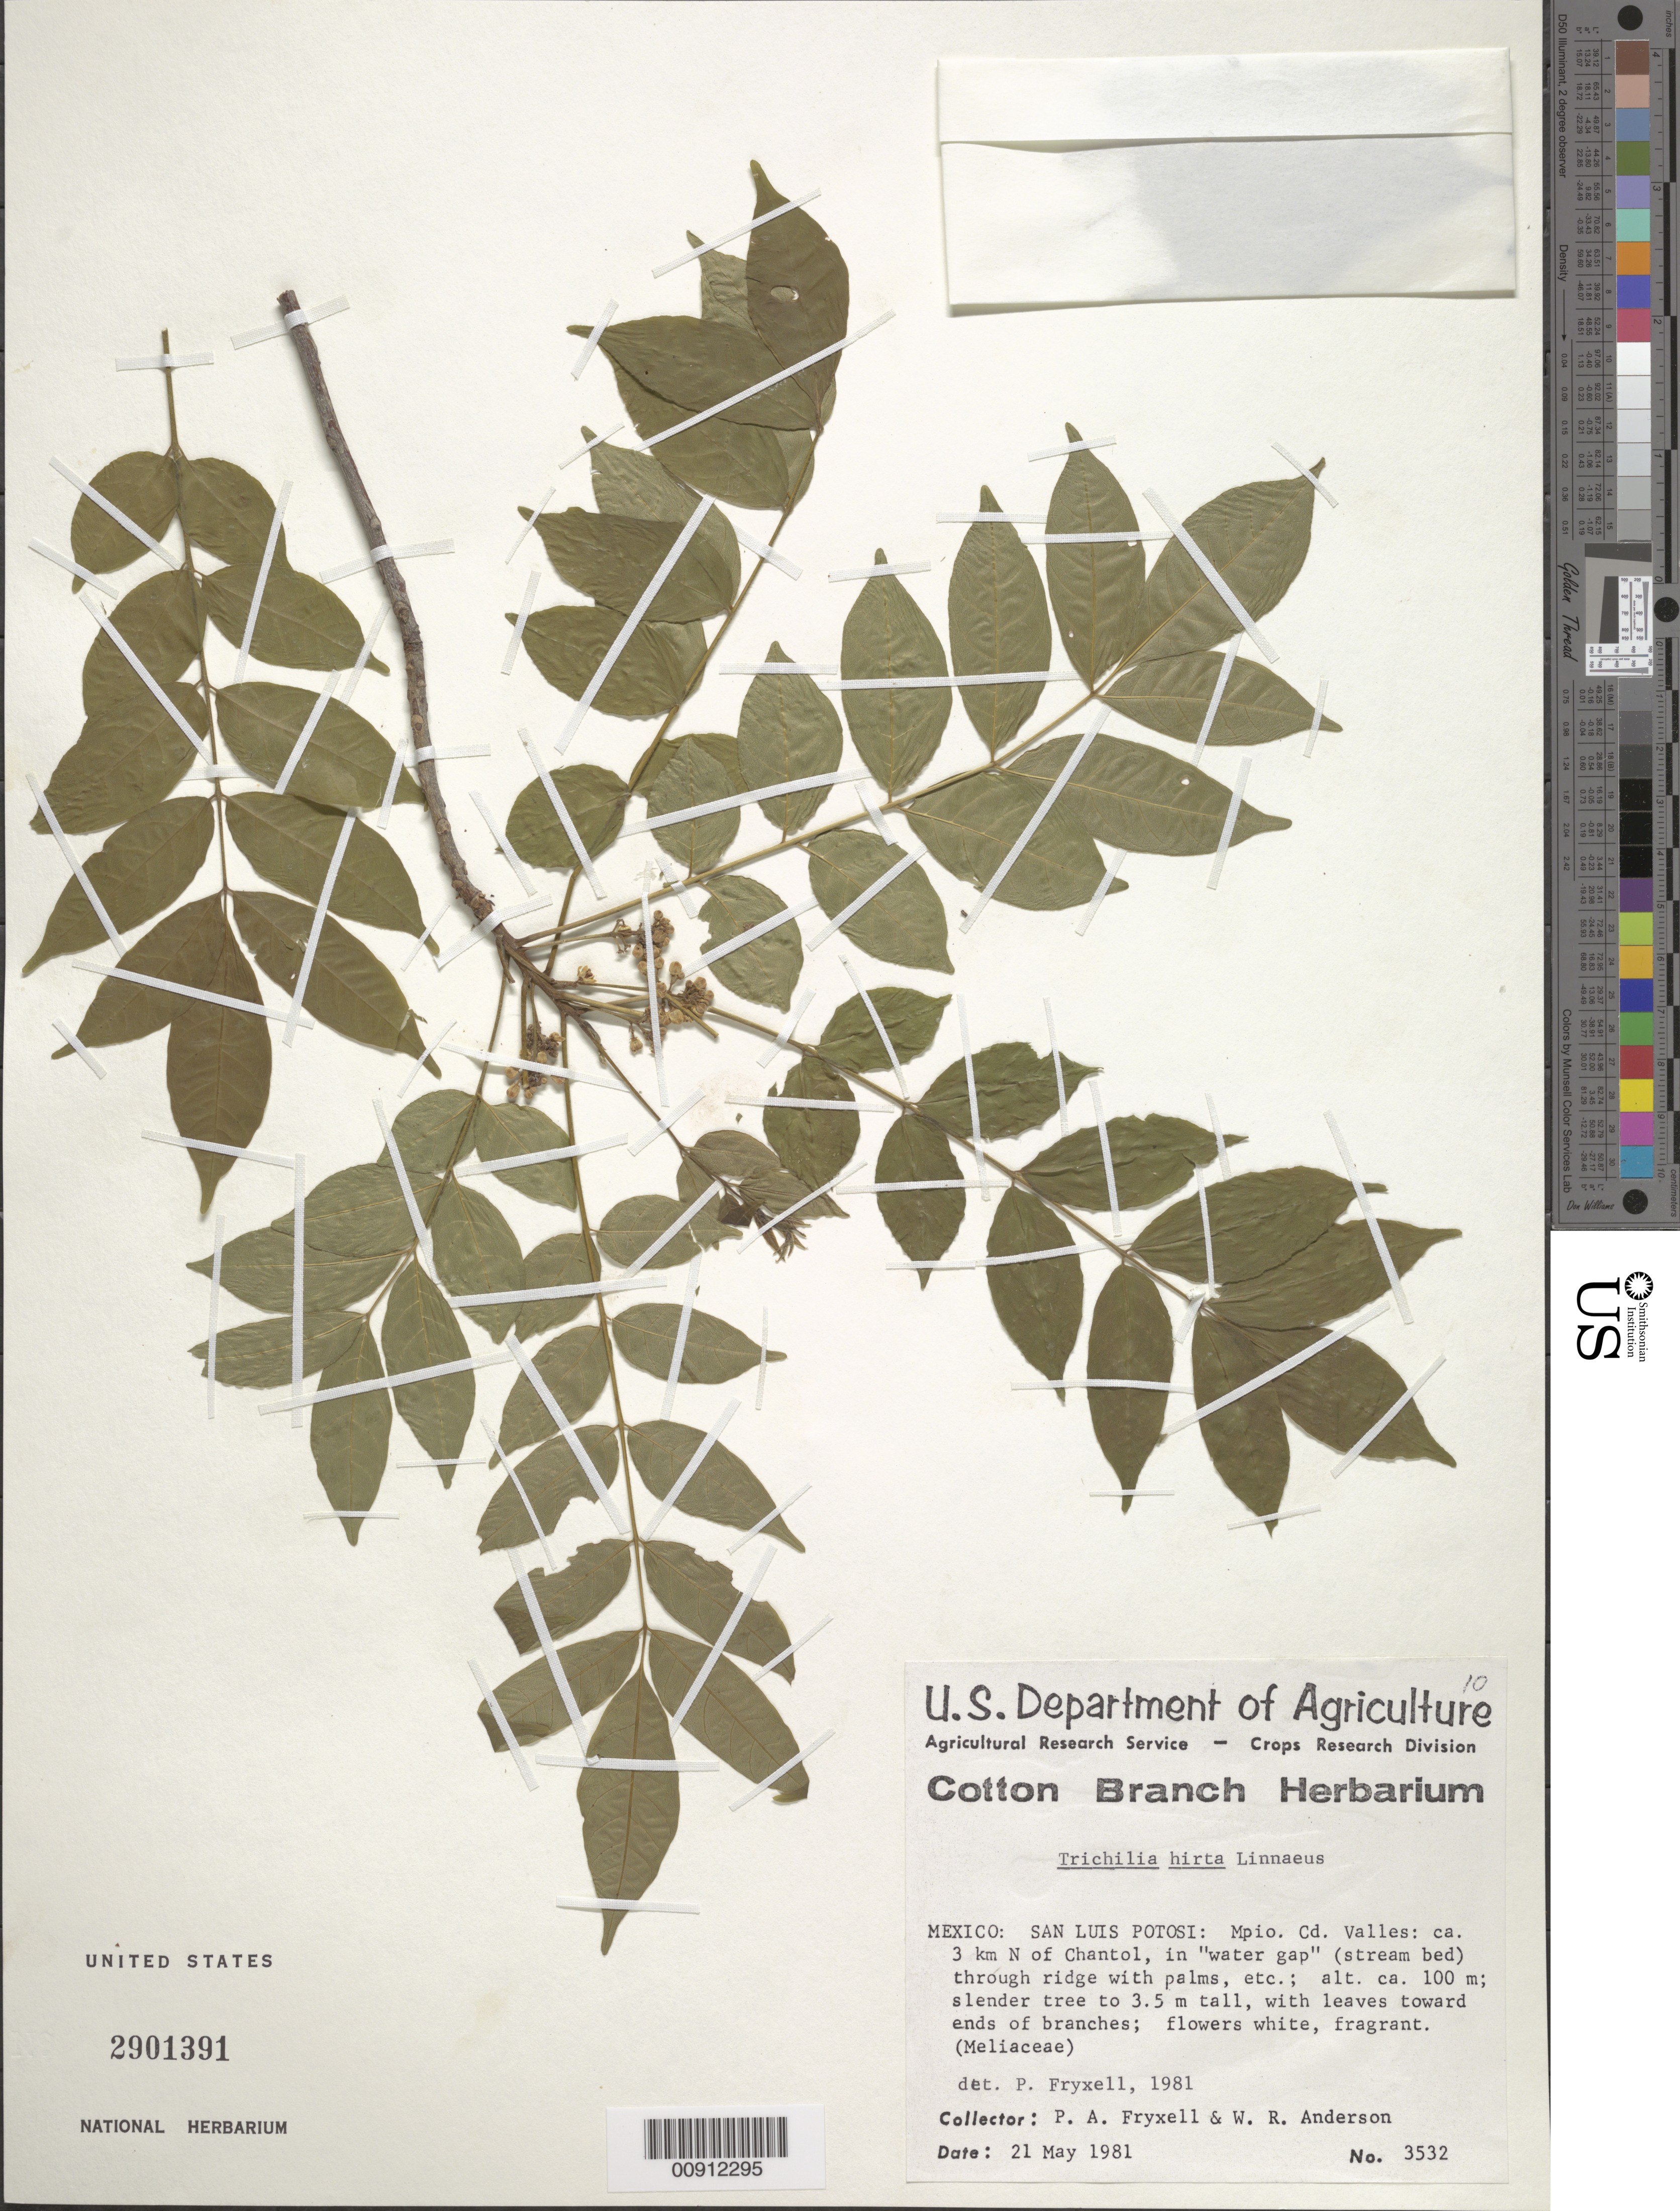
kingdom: Plantae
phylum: Tracheophyta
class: Magnoliopsida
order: Sapindales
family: Meliaceae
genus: Trichilia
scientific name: Trichilia hirta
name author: L.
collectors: P. A. Fryxell & W. R. Anderson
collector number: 3532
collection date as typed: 21 May 1981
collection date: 1981-05-21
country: Mexico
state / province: San Luis Potosi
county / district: Ciudad Valles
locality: San Luis Potosí: Mpio. Cd. Valles: ca. 3 km N of Chantol.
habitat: In "water gap" (stream bed) through ridge with palms, etc.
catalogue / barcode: US 2901391